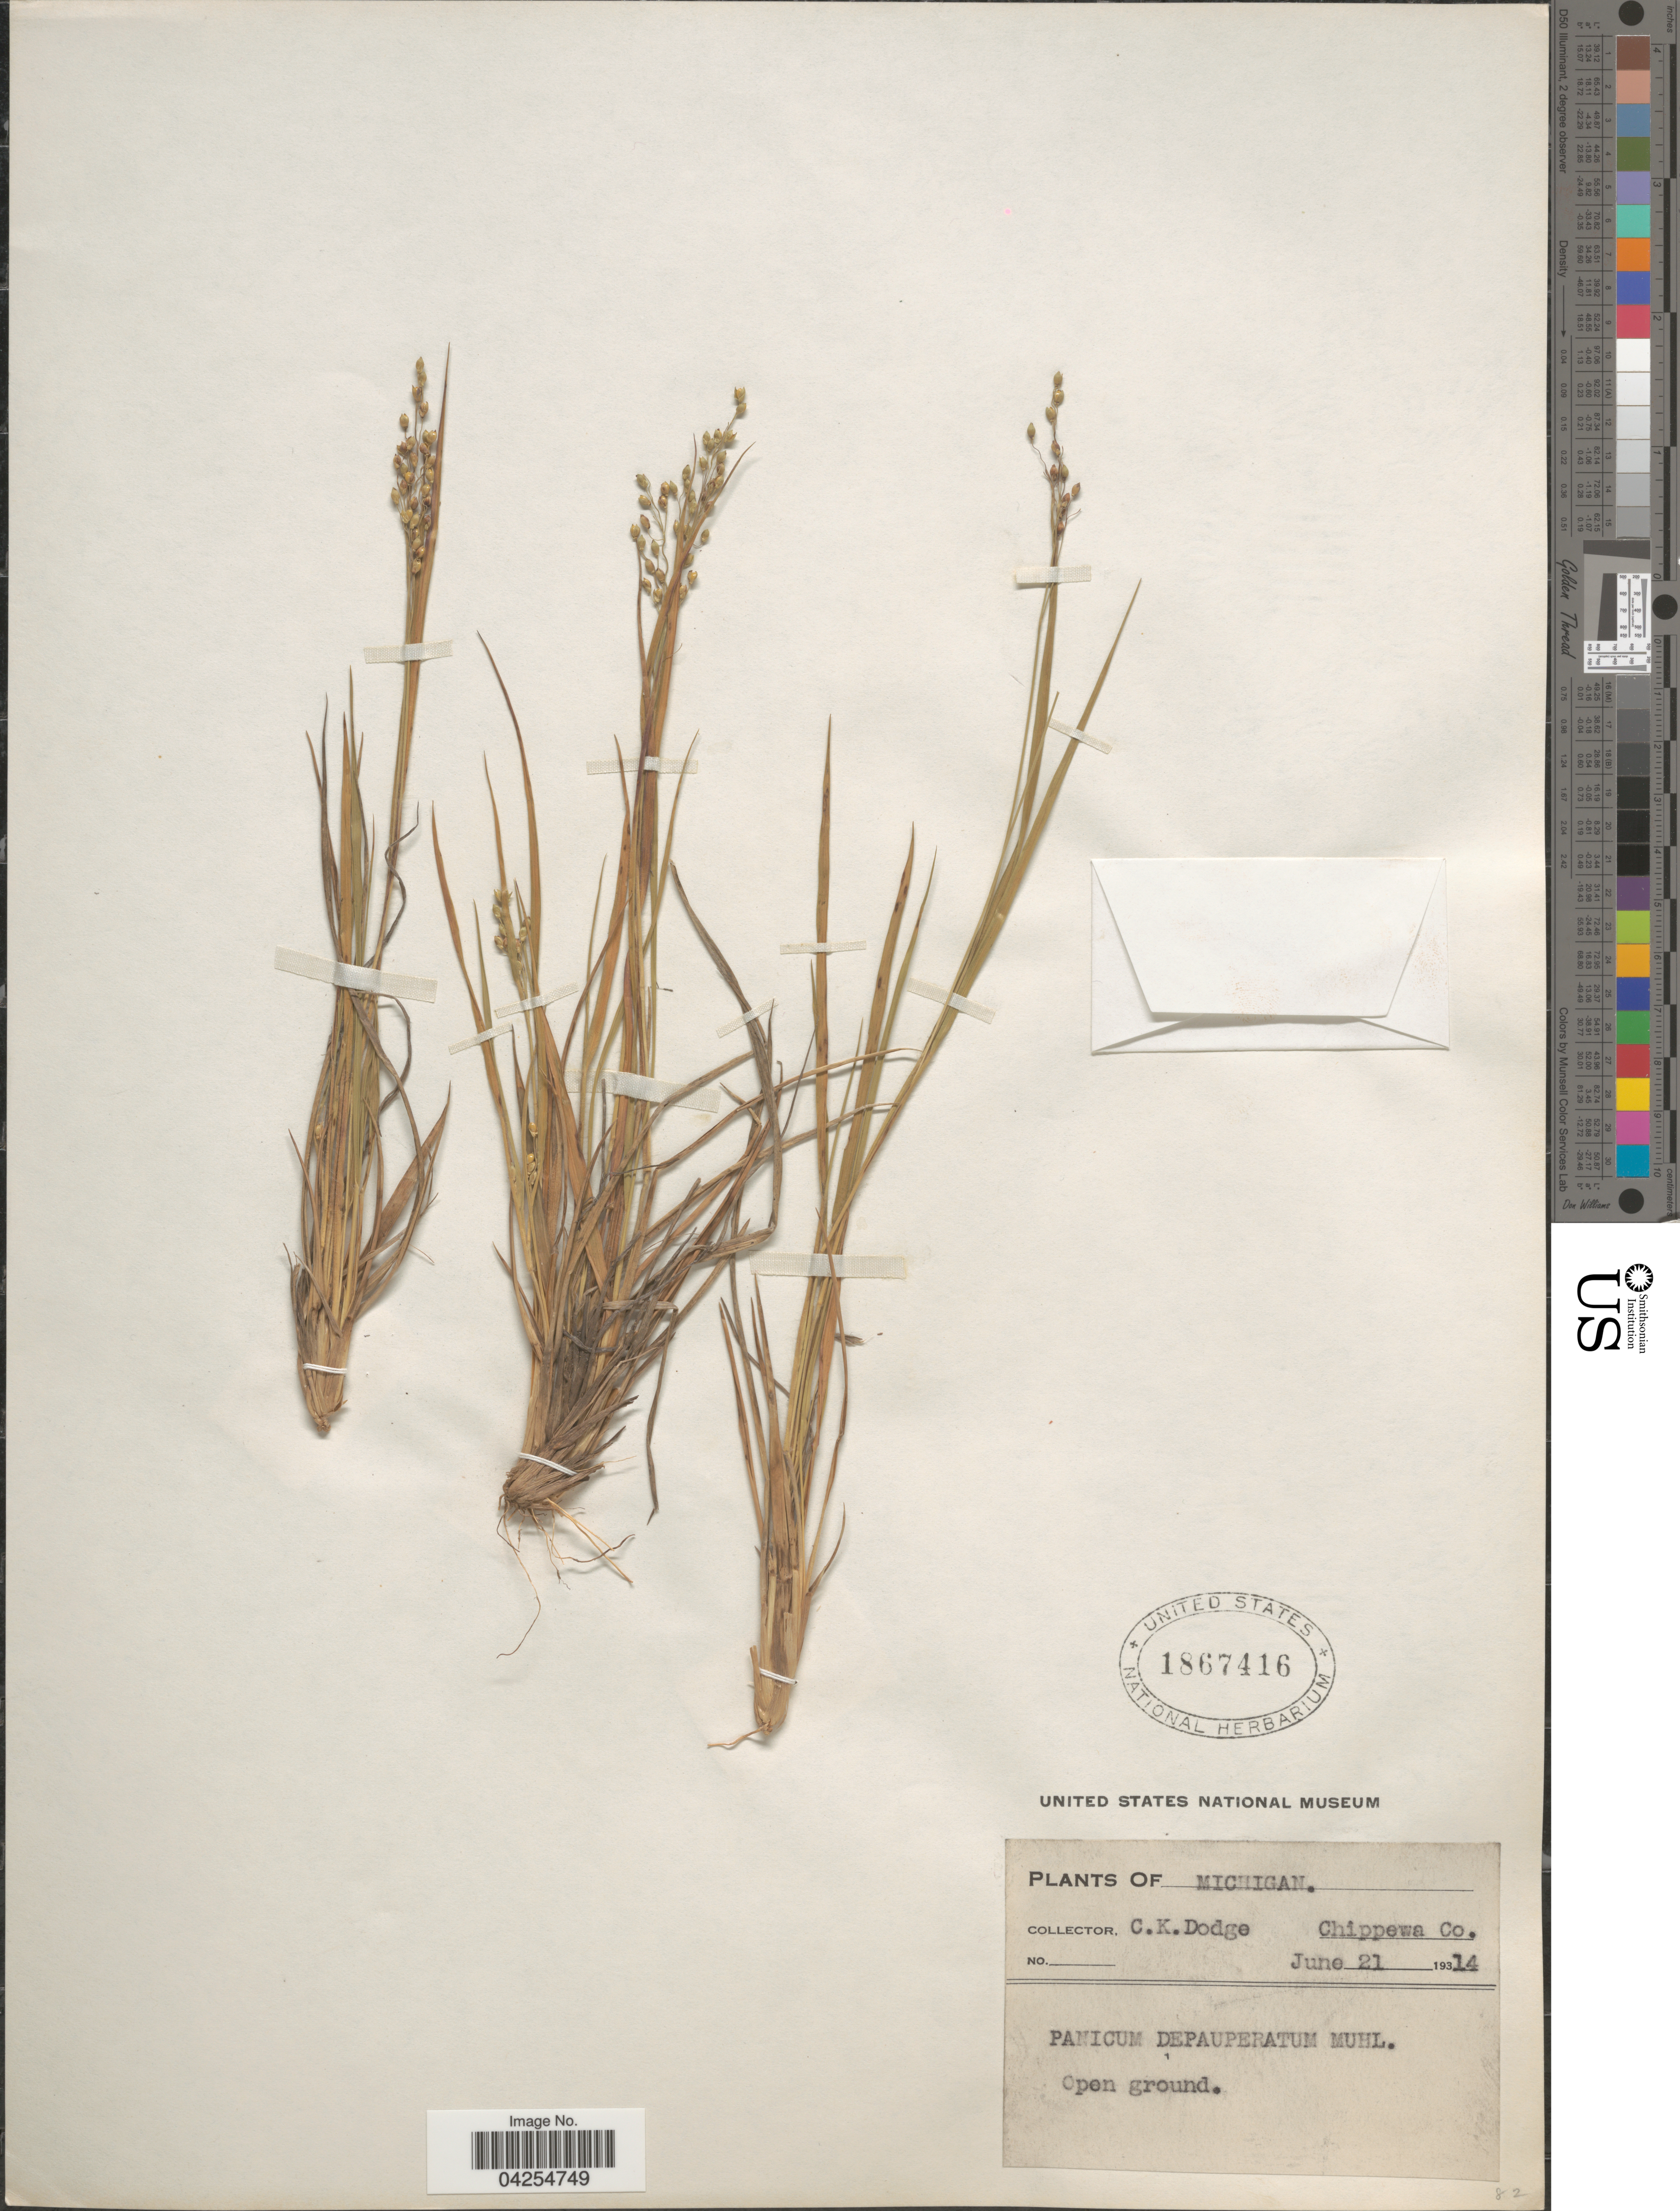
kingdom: Plantae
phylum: Tracheophyta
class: Liliopsida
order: Poales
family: Poaceae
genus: Dichanthelium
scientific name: Dichanthelium depauperatum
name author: (Muhl.) Gould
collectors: C. Dodge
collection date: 1914-06-21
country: United States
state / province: Michigan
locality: Chippewa Co.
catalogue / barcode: US 1867416